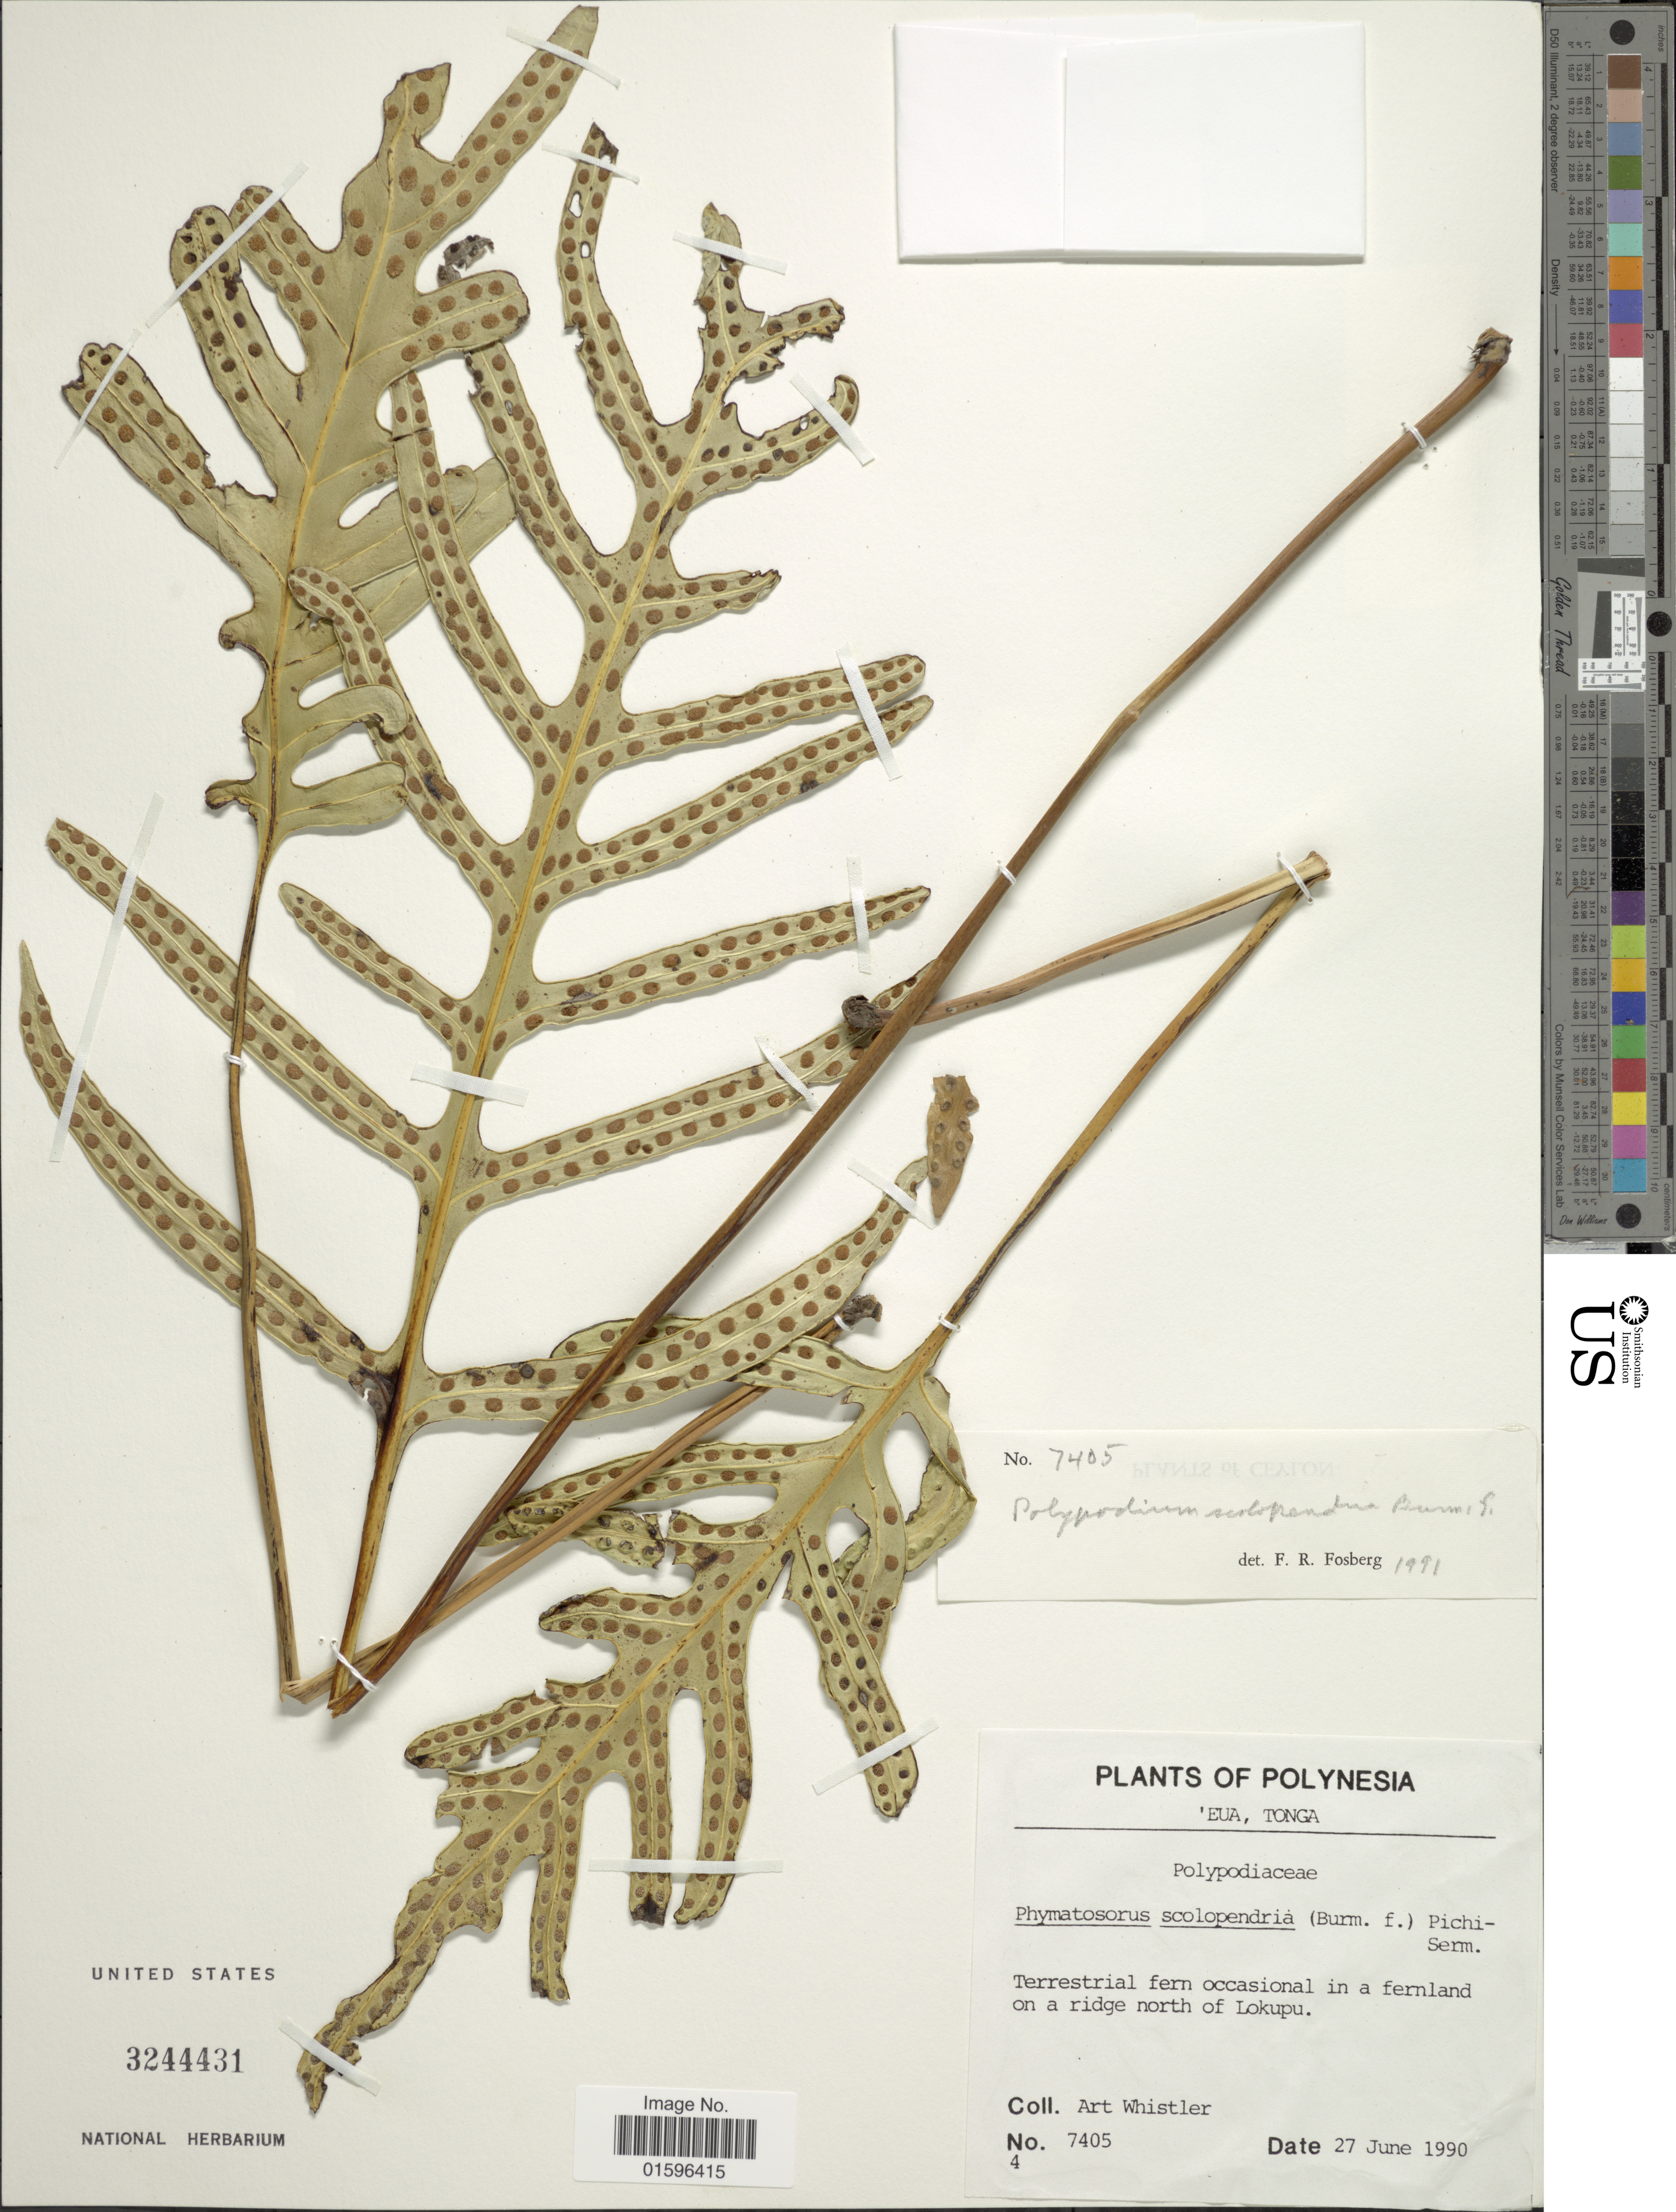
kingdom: Plantae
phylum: Tracheophyta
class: Polypodiopsida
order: Polypodiales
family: Polypodiaceae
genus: Polypodium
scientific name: Polypodium scolopendria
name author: Burm. f.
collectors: A. Whistler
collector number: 7405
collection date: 1990-06-27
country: Tonga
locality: Polynesia, Eua, Tonga, terrestrial fern occasional in a fernland on a ridge north of Lokupu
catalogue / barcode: US 3244431